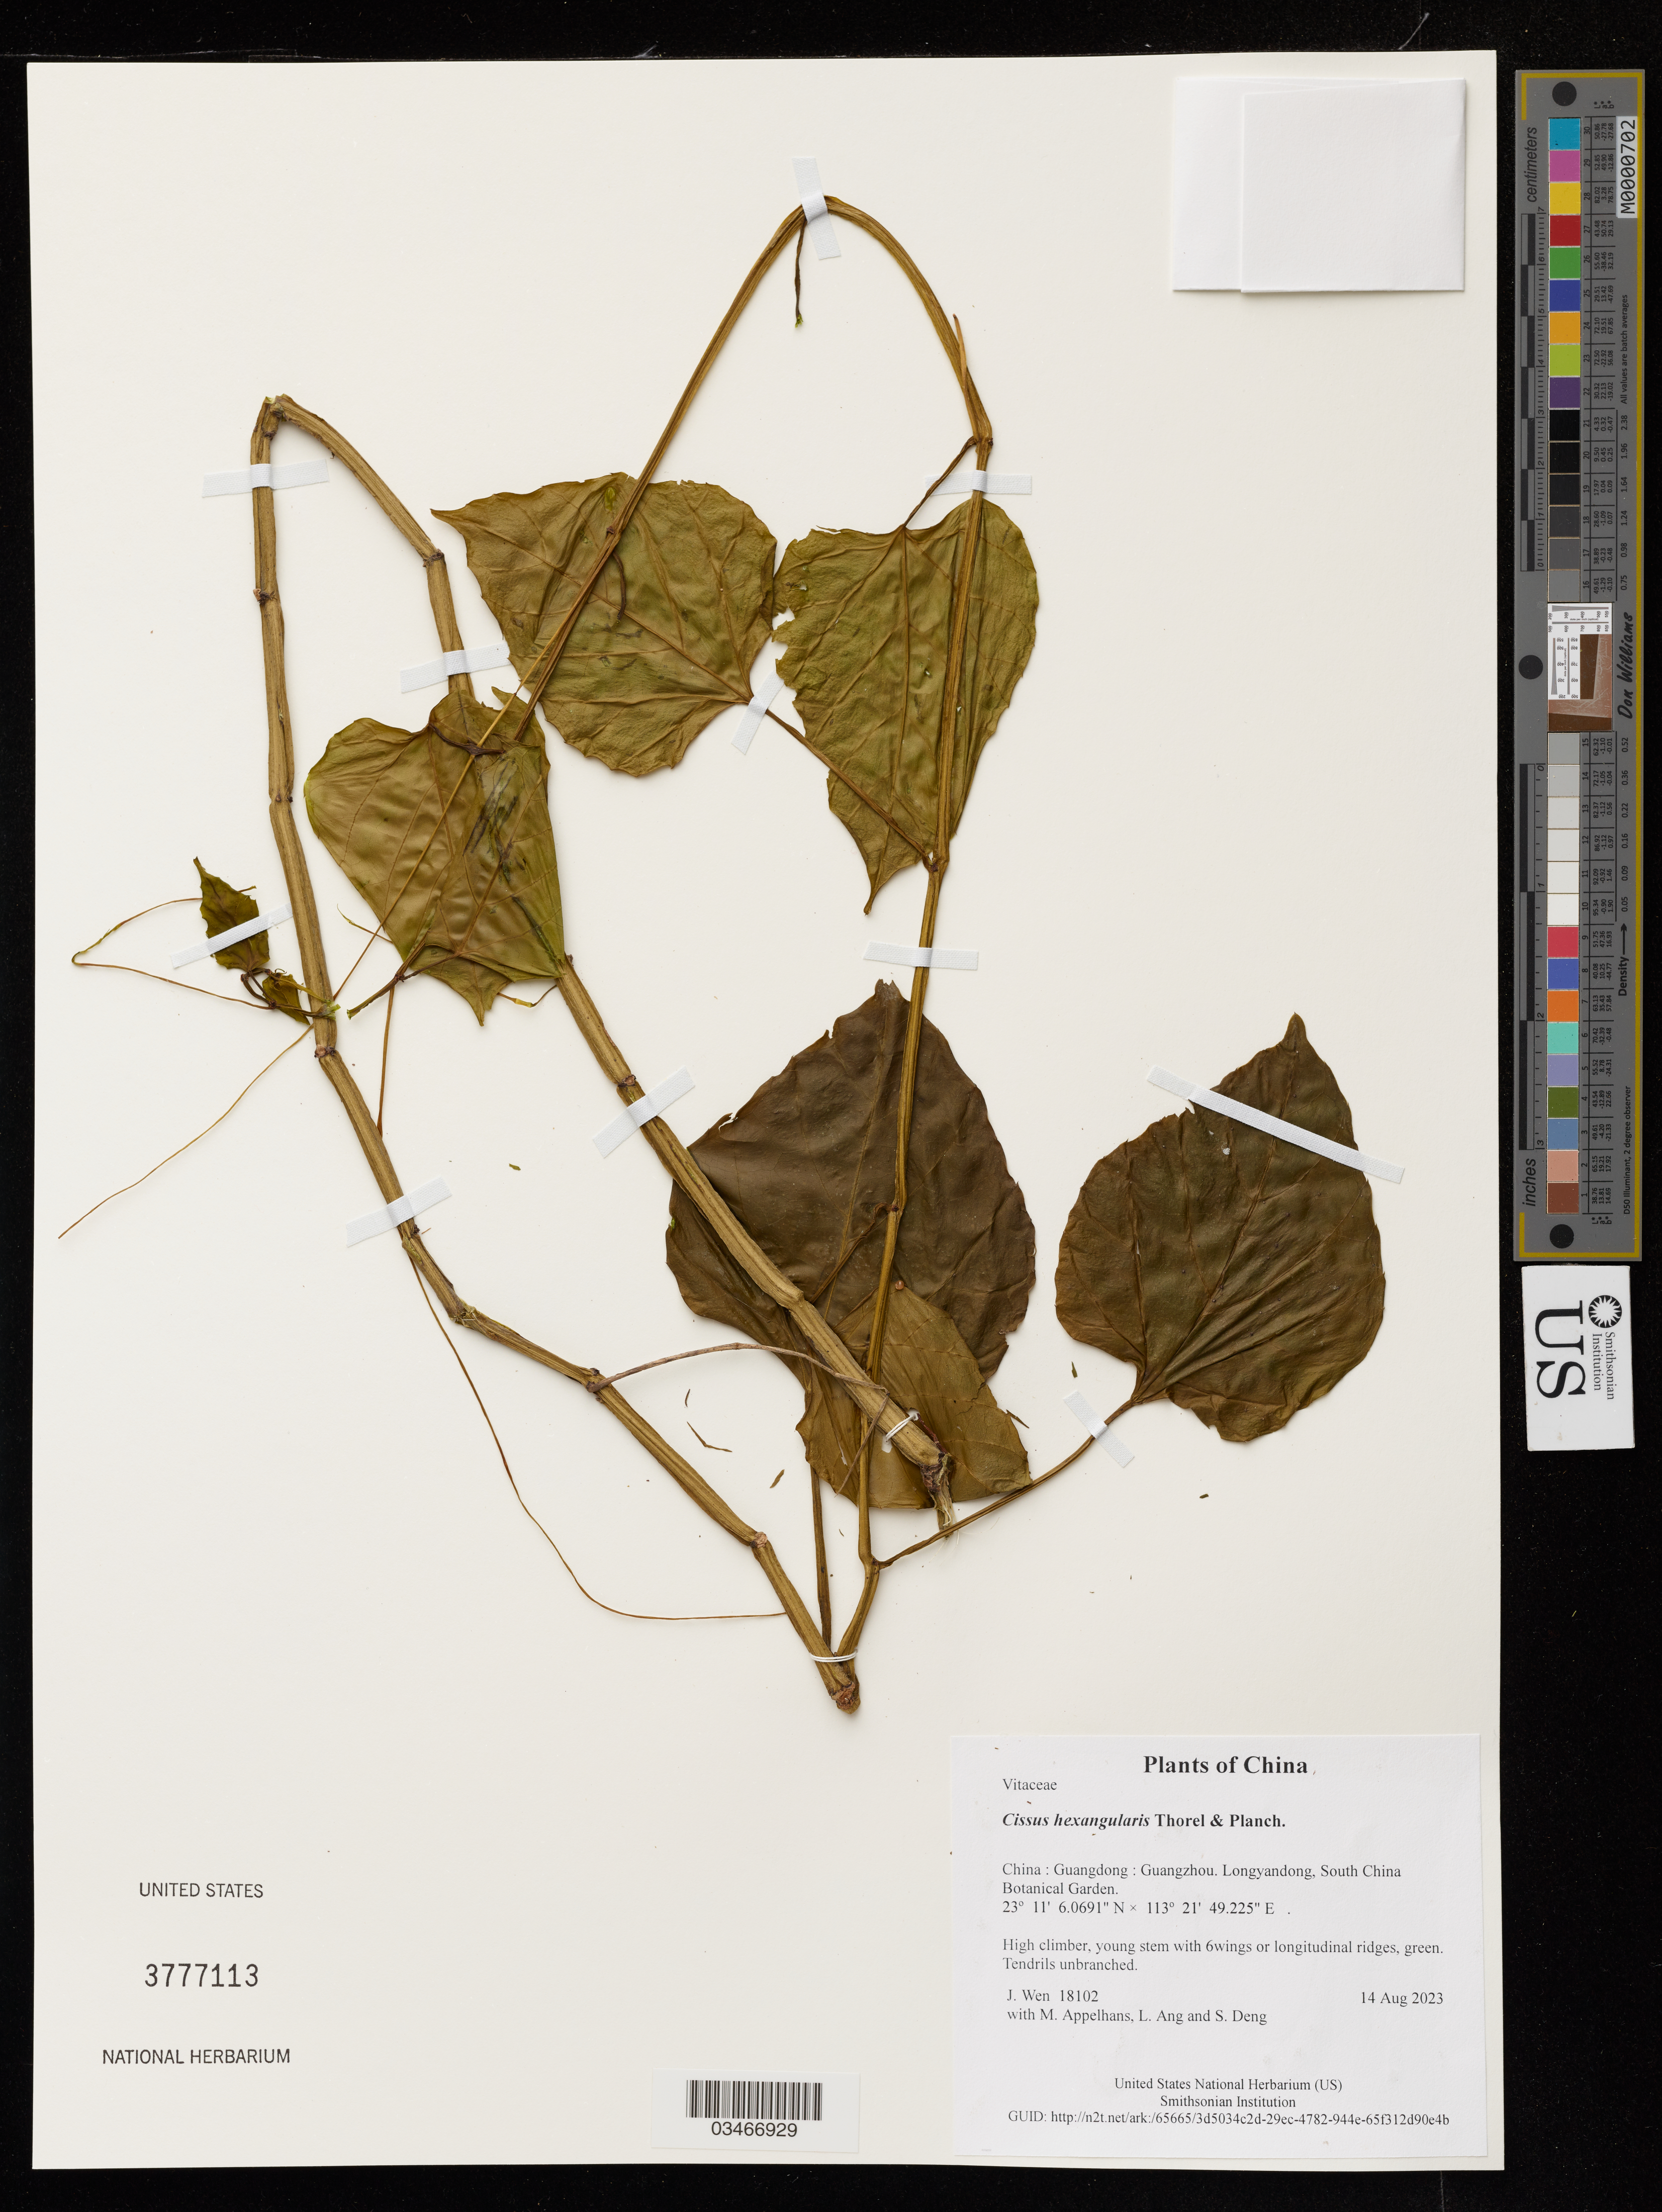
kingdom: Plantae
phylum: Tracheophyta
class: Magnoliopsida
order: Vitales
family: Vitaceae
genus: Cissus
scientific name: Cissus hexangularis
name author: Thorel & Planch.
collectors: J. Wen, M. Appelhans, L. Ang & S. Deng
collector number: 18102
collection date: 2023-08-14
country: China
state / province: Guangdong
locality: Guangzhou. Longyandong, South China Botanical Garden.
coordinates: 23.18501919 N, 113.3636735 E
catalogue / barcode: US 3777113